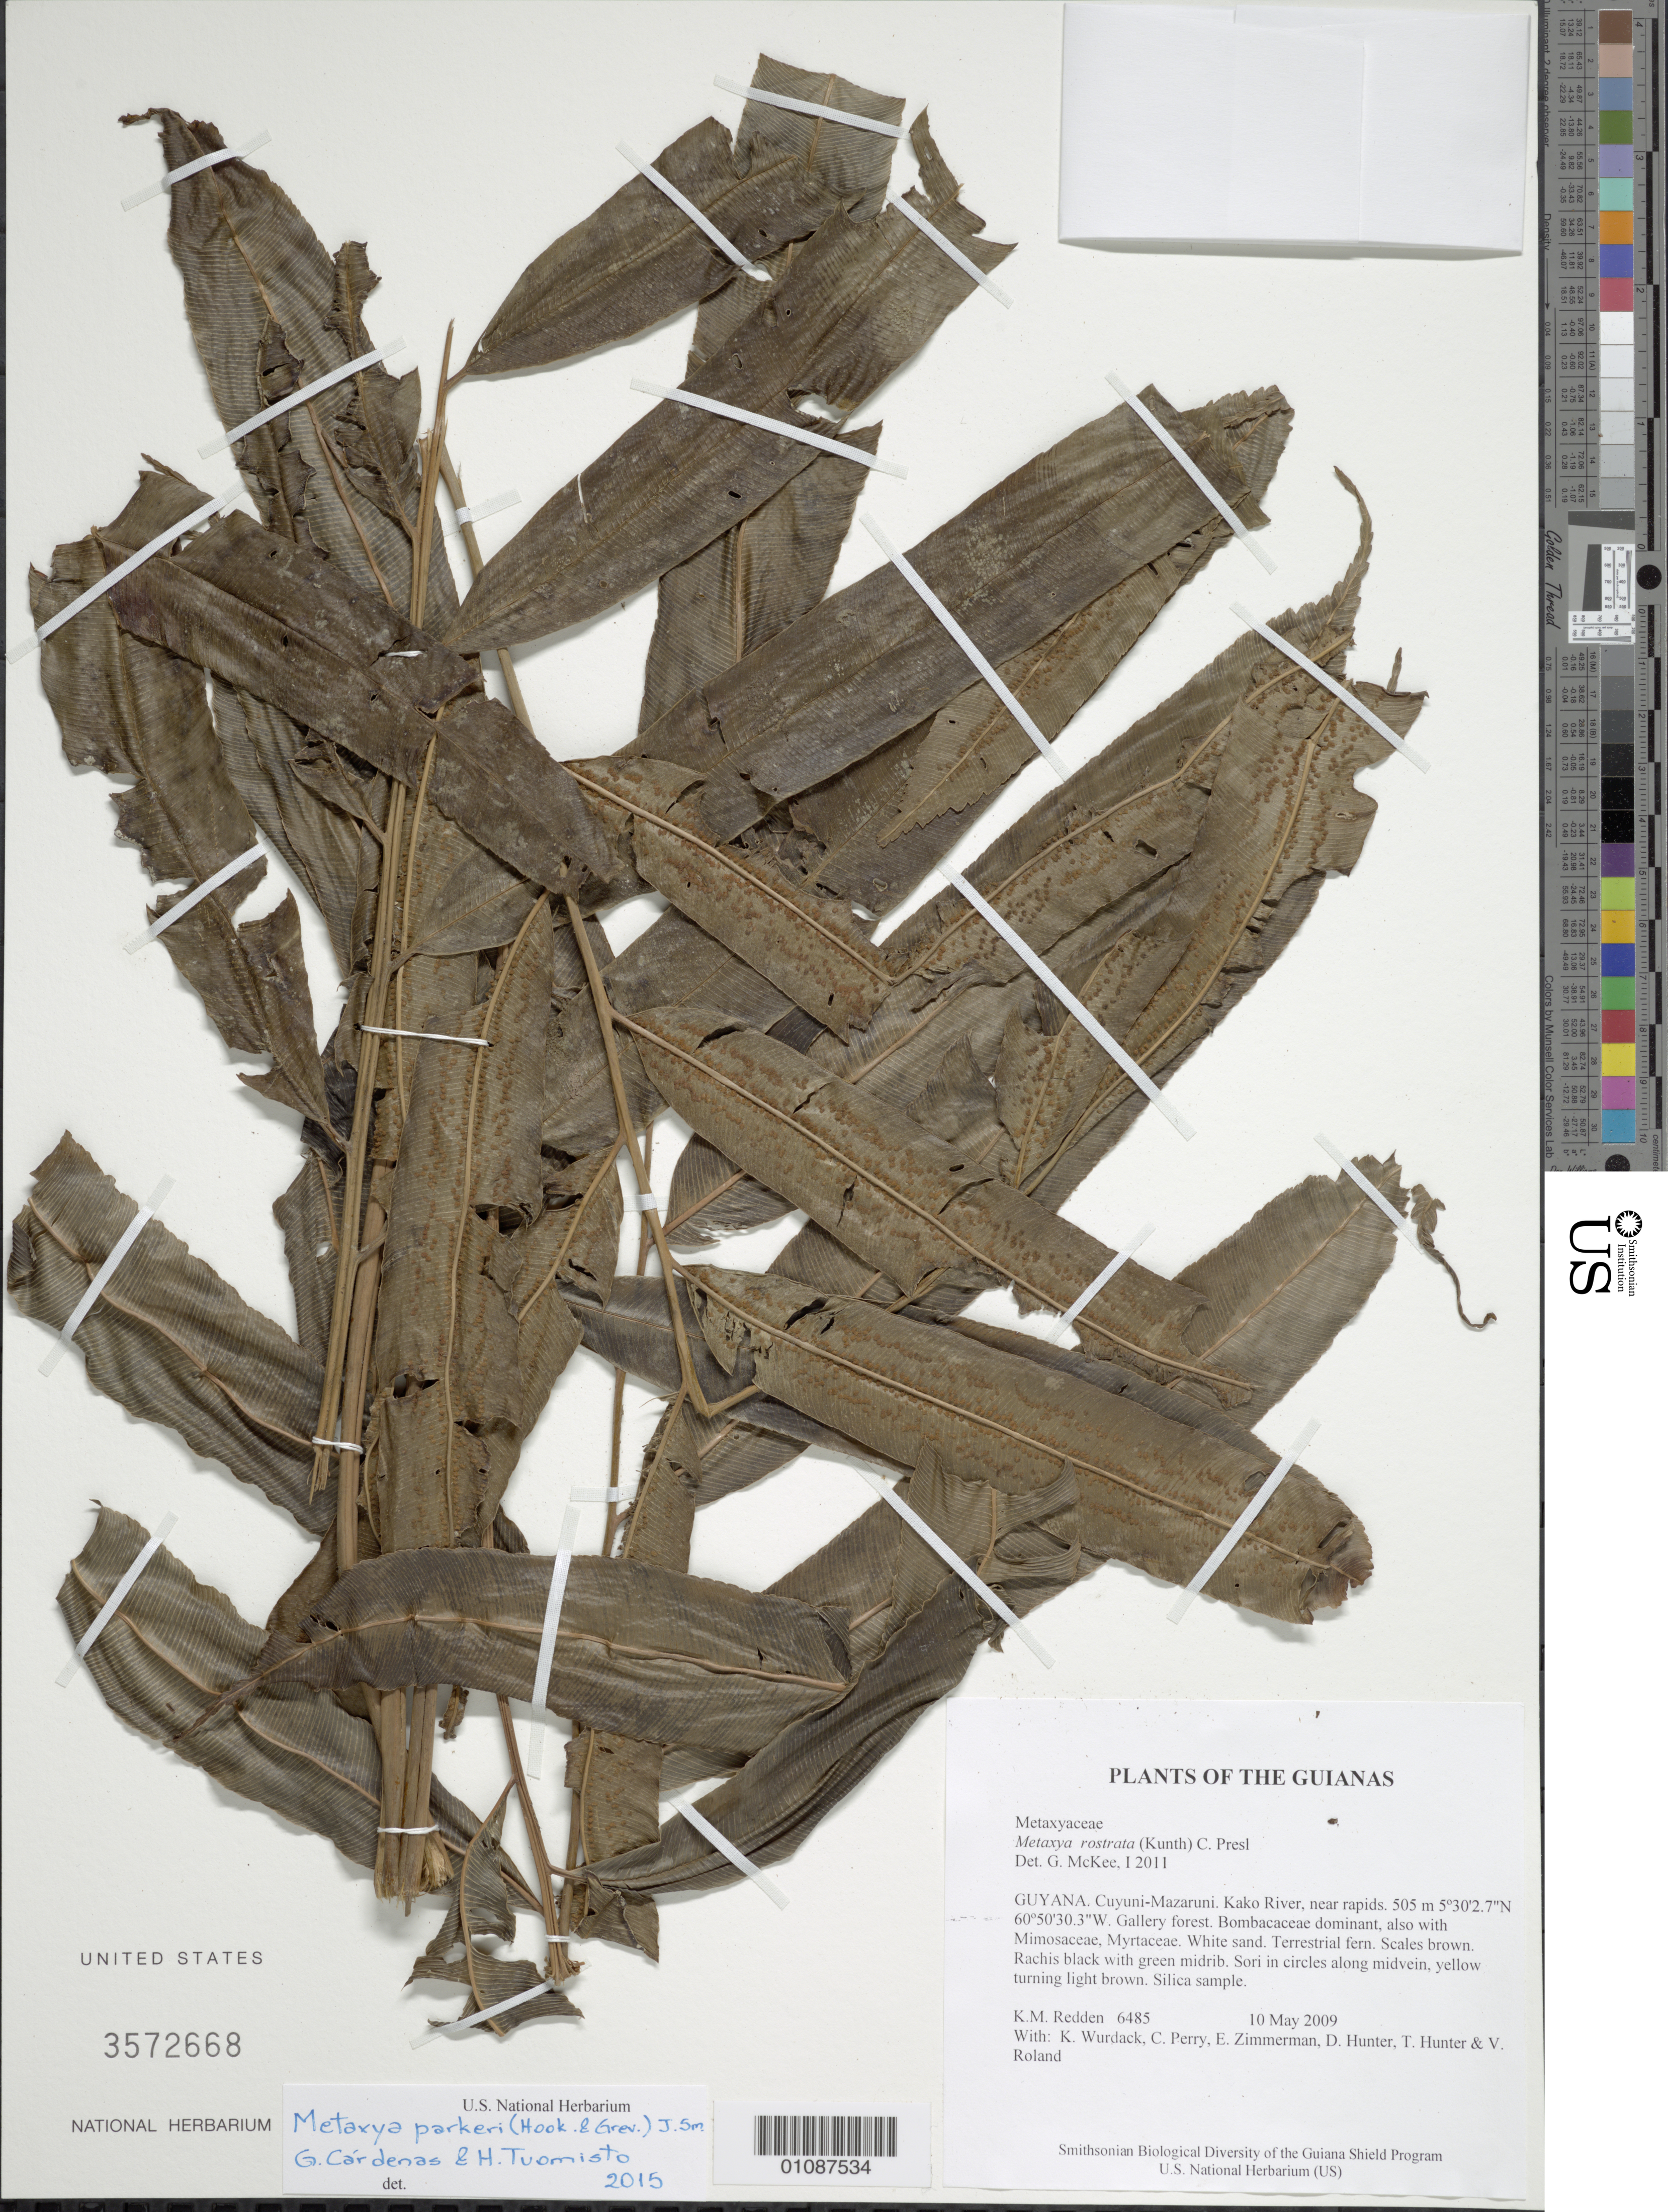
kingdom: Plantae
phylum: Tracheophyta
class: Polypodiopsida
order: Cyatheales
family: Metaxyaceae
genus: Metaxya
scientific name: Metaxya parkeri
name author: (Hook. & Grev.) J. Sm.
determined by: Cárdenas, G.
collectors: K. M. Redden, K. Wurdack, C. Perry, E. Zimmerman, D. Hunter, T. Hunter & V. Roland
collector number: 6485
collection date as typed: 10 May 2009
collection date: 2009-05-10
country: Guyana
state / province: Cuyuni-Mazaruni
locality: Kako River, near rapids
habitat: Gallery forest. Bombacaceae dominant, also with Mimosaceae, Myrtaceae. White sand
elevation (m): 505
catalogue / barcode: US 3572668